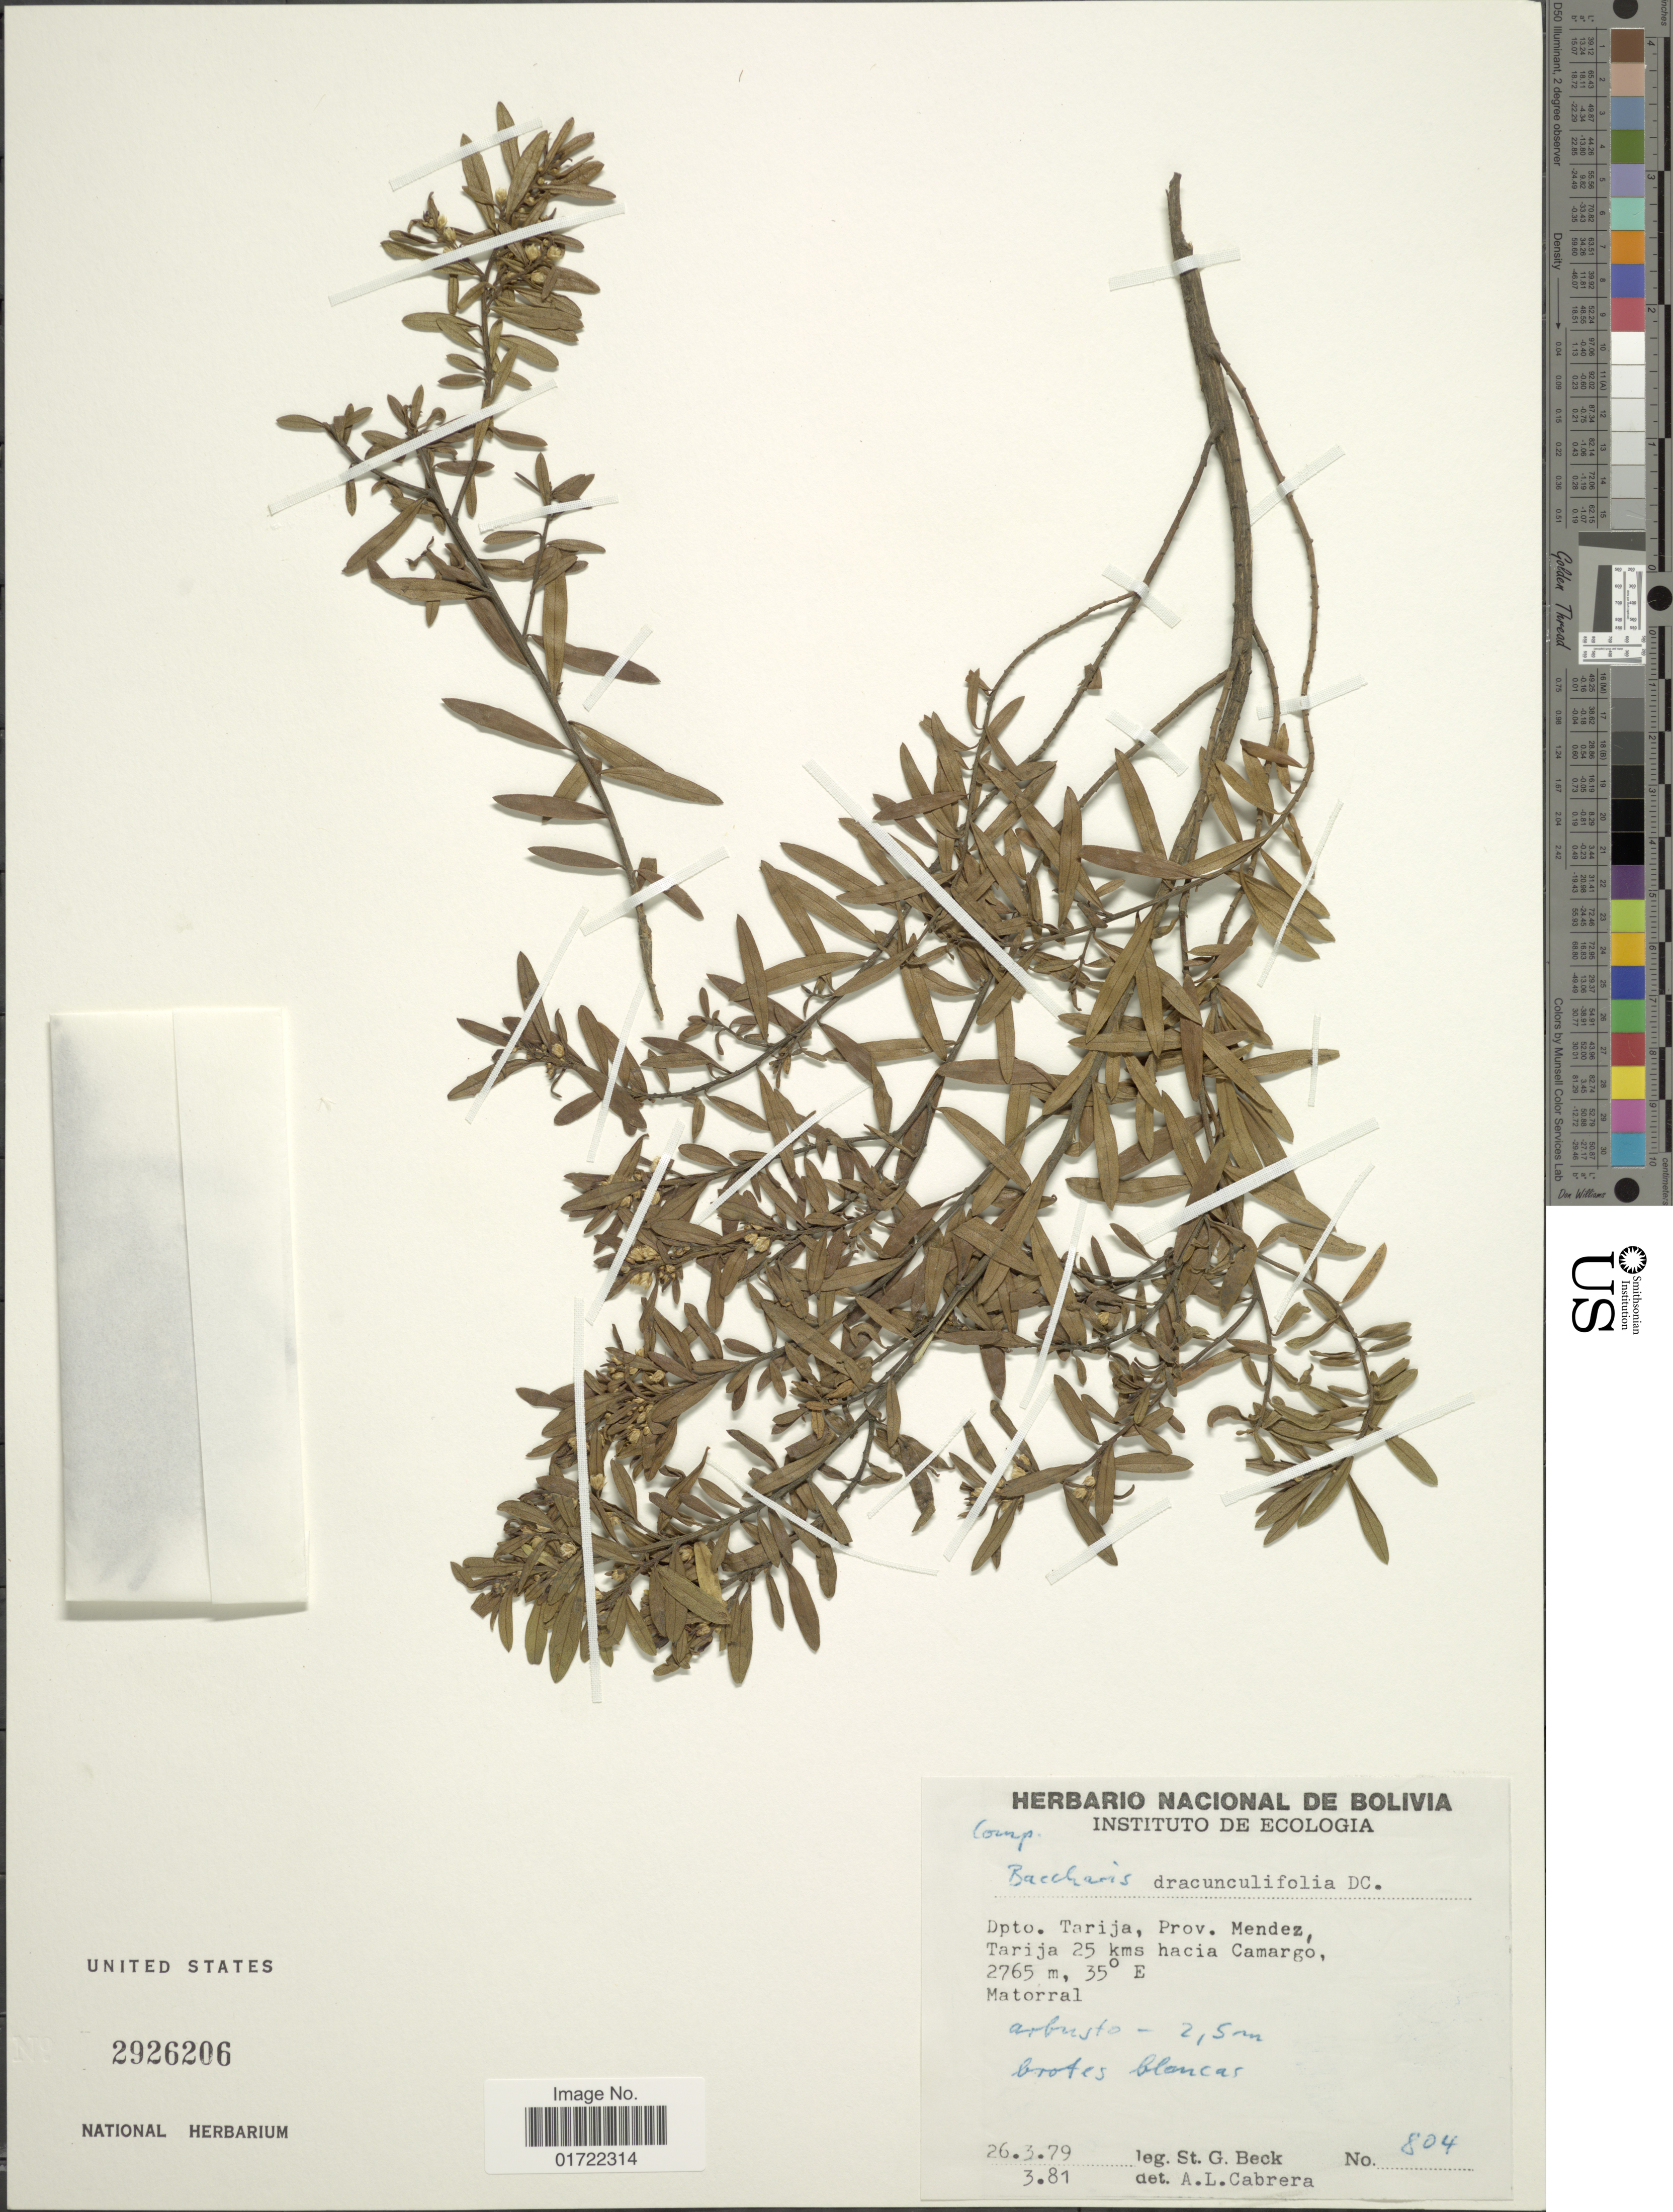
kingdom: Plantae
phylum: Tracheophyta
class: Magnoliopsida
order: Asterales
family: Asteraceae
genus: Baccharis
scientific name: Baccharis dracunculifolia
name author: DC.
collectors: S. G. Beck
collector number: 804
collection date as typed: Transcribed d/m/y: 26/3/79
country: Bolivia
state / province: Tarija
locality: Prov. Mendez, Tarija 25 kms hacia Camargo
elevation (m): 2765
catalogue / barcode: US 2926206